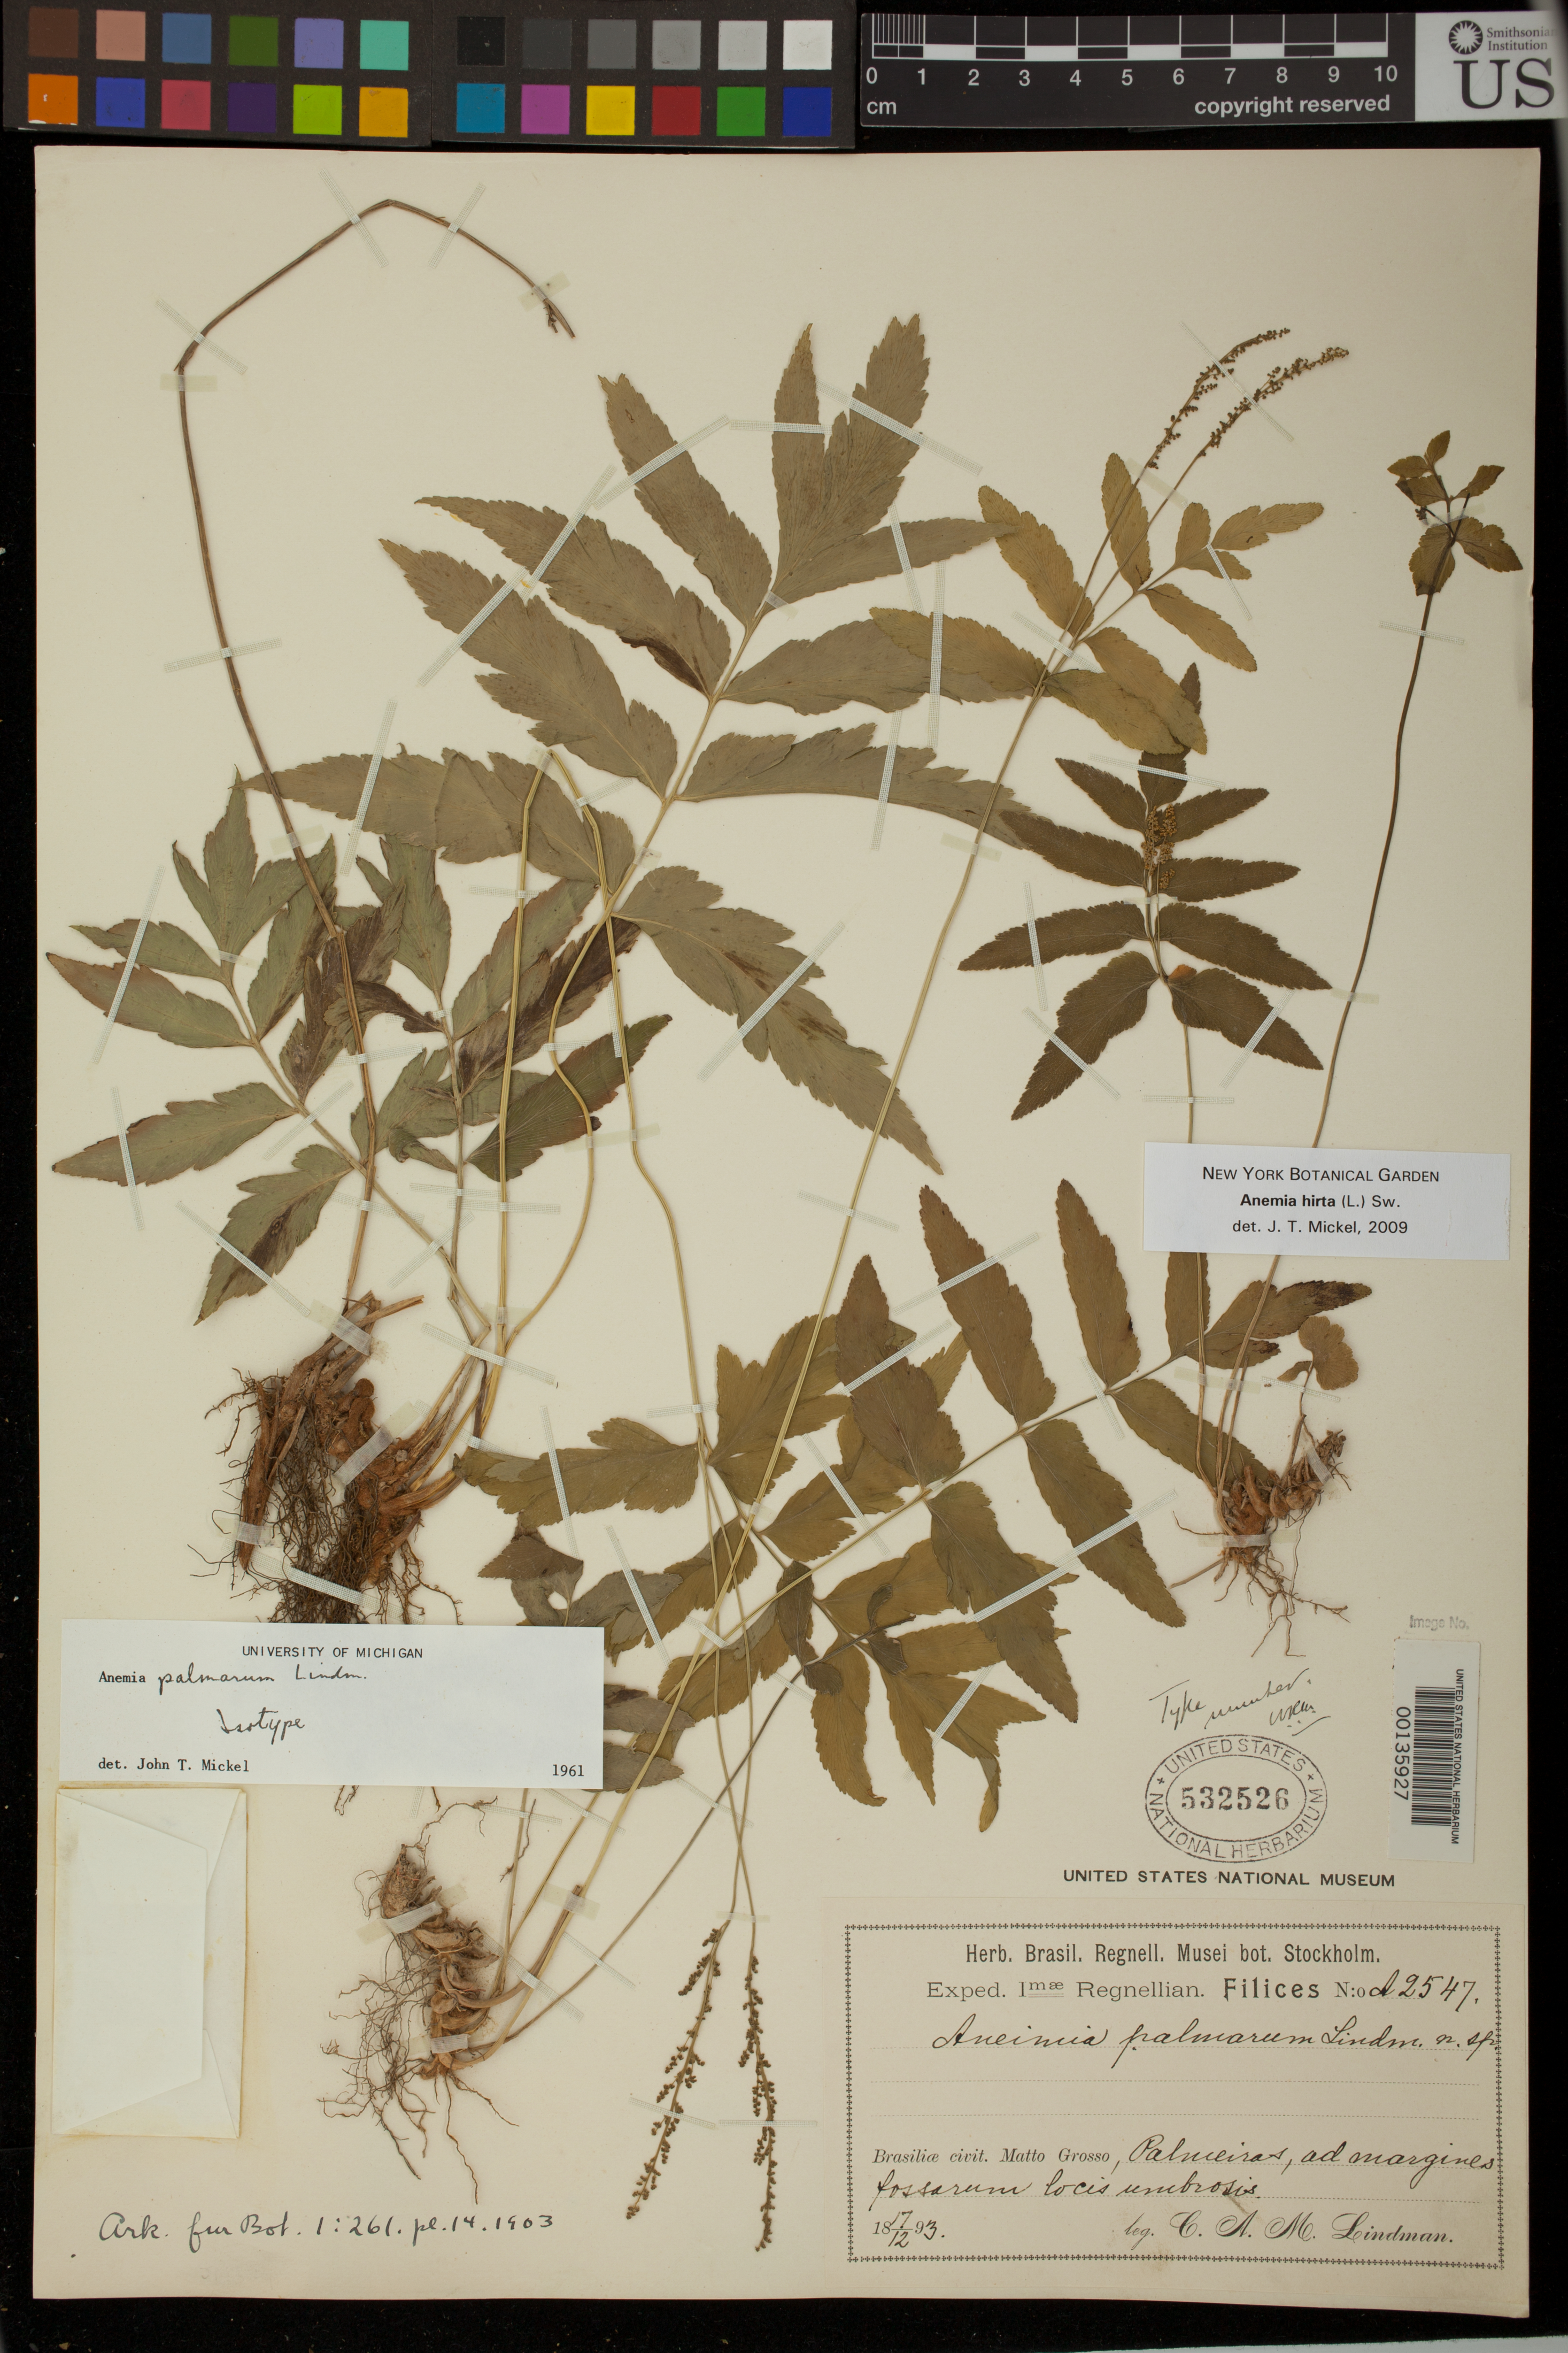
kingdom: Plantae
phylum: Tracheophyta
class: Polypodiopsida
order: Schizaeales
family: Anemiaceae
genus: Anemia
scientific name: Anemia palmarum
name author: Lindm.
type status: Isotype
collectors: C. A. M. Lindman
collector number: A 2547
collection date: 1893-12-17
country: Brazil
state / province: Mato Grosso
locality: Palmeiras, ad margines fossarum locis umbrosis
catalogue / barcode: US 532526